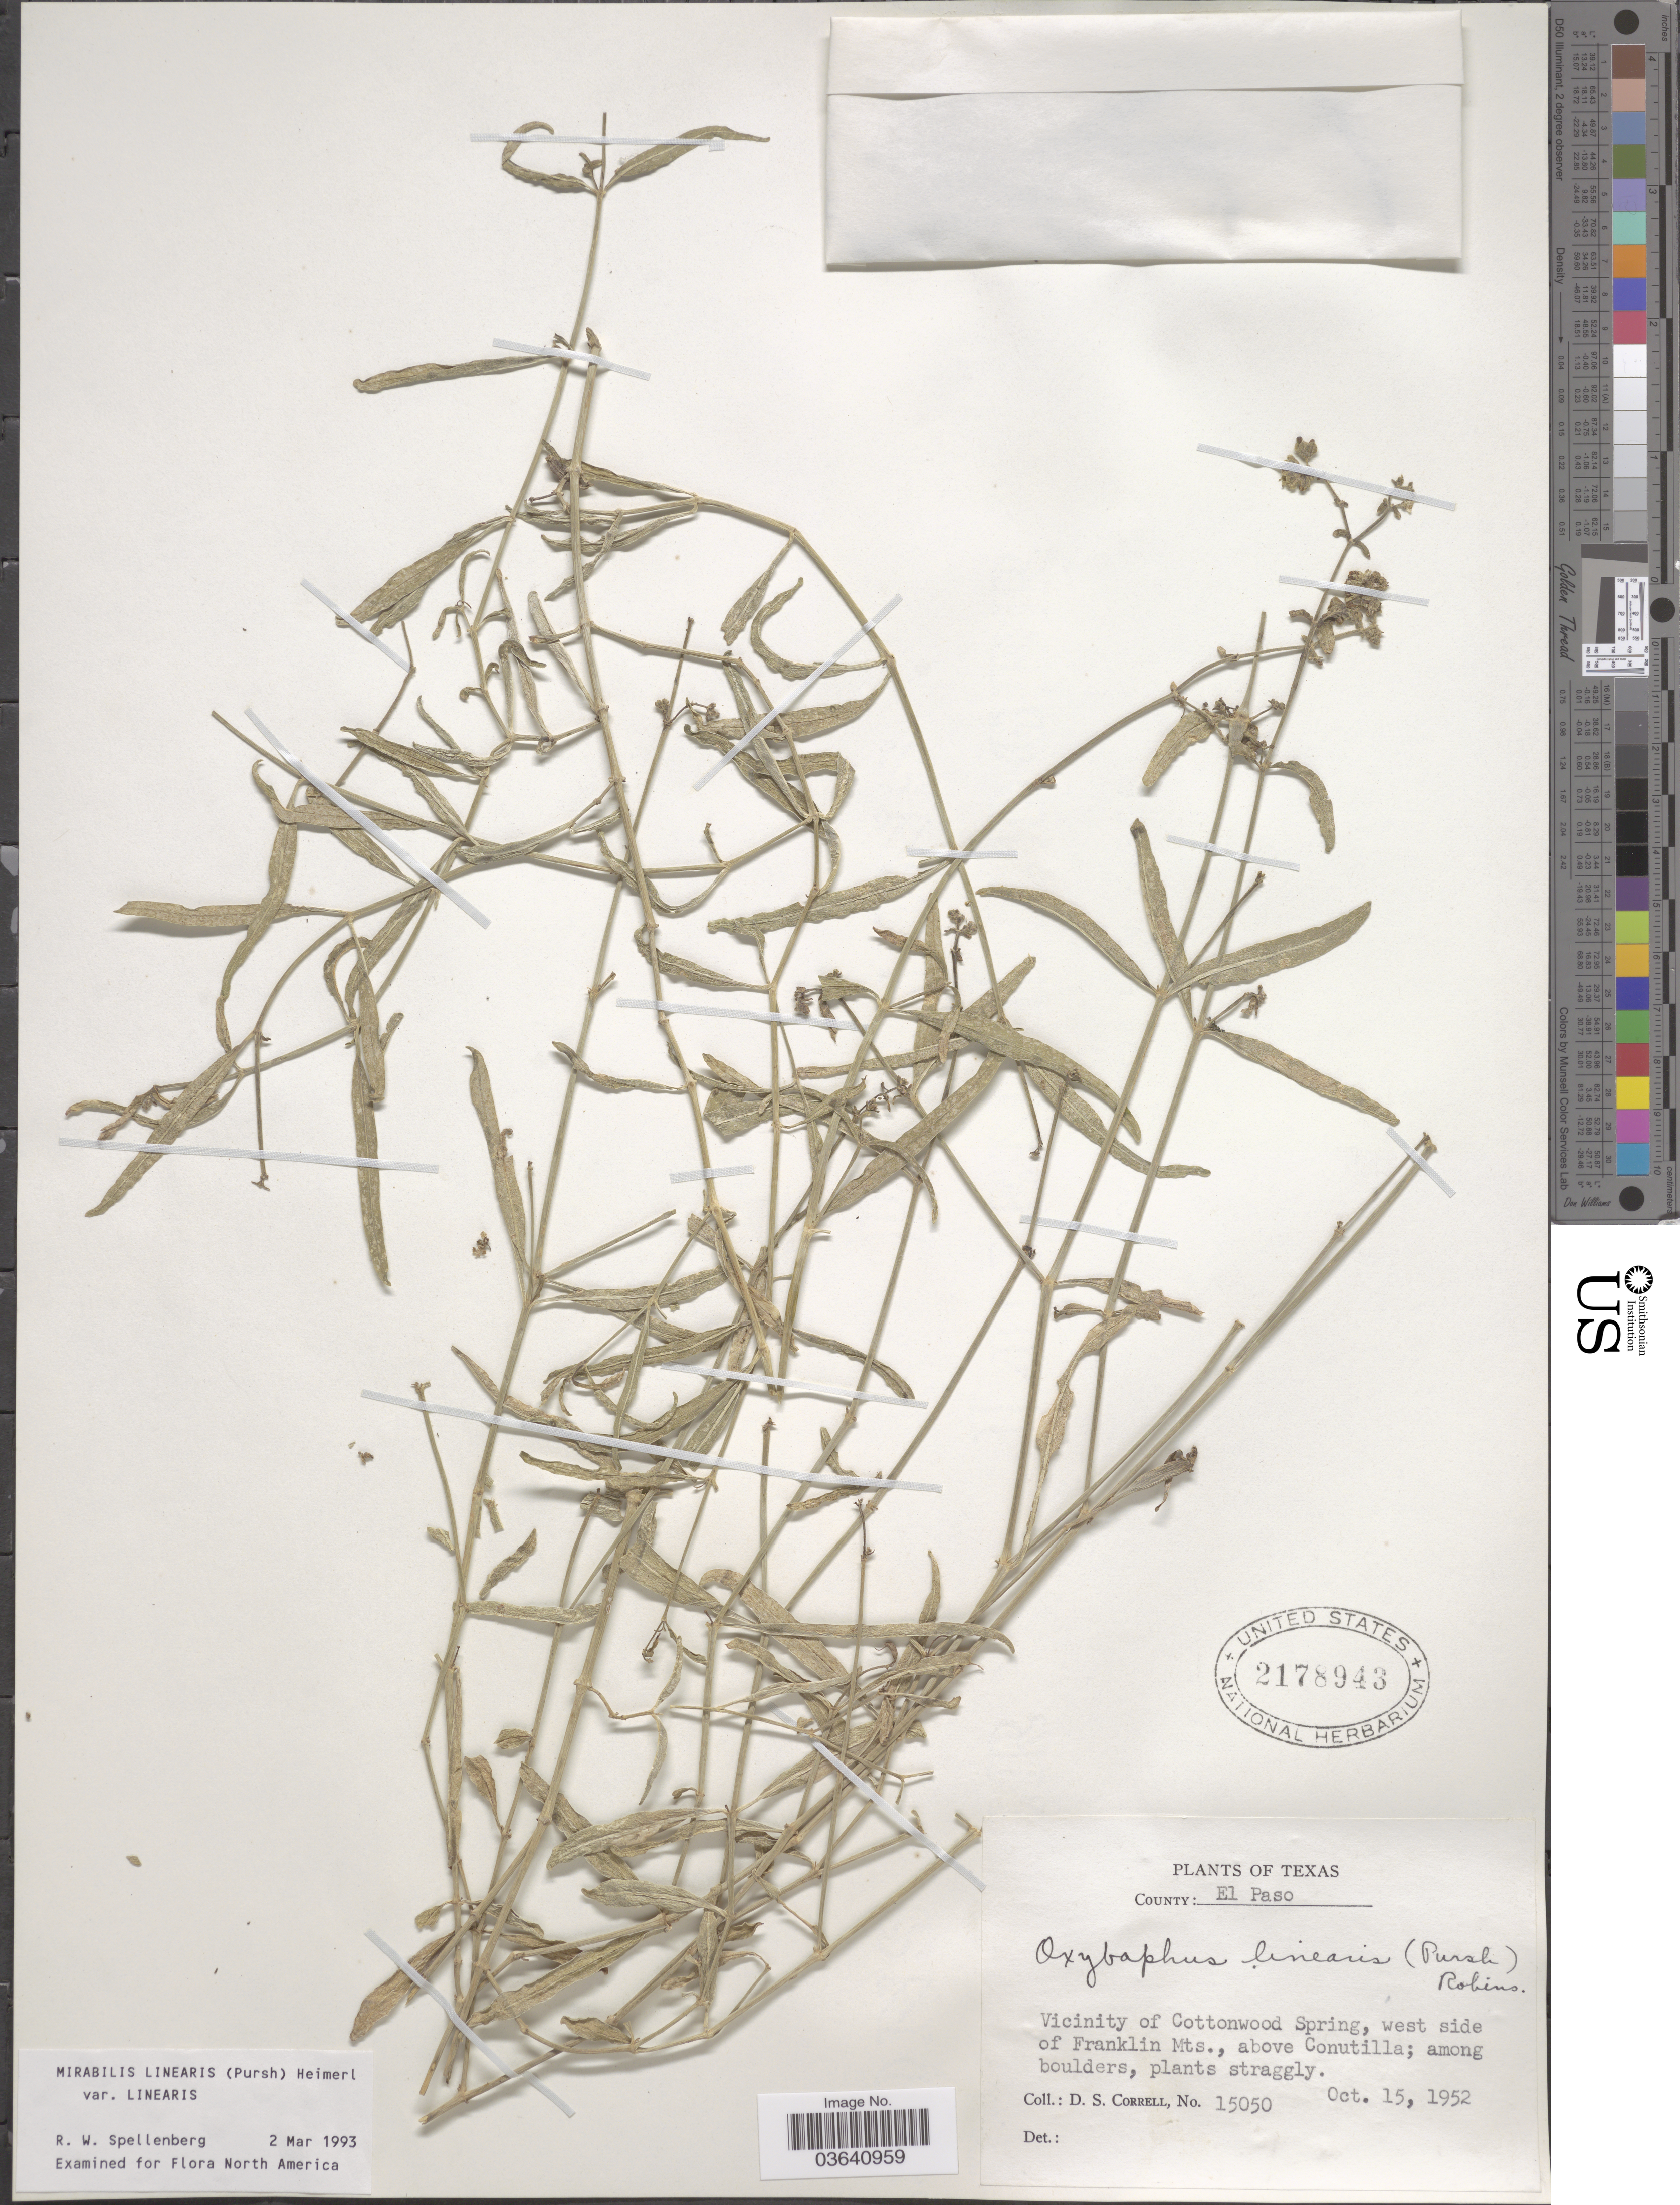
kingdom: Plantae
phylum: Tracheophyta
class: Magnoliopsida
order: Caryophyllales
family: Nyctaginaceae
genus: Mirabilis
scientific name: Mirabilis linearis var. linearis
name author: (Pursh) Heimerl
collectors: D. S. Correll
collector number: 15050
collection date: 1952-10-15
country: United States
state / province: Texas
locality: County: El Paso. Vicinity of Cottonwood Spring, west side of Franklin Mts., above Conutilla.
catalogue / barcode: US 2178943